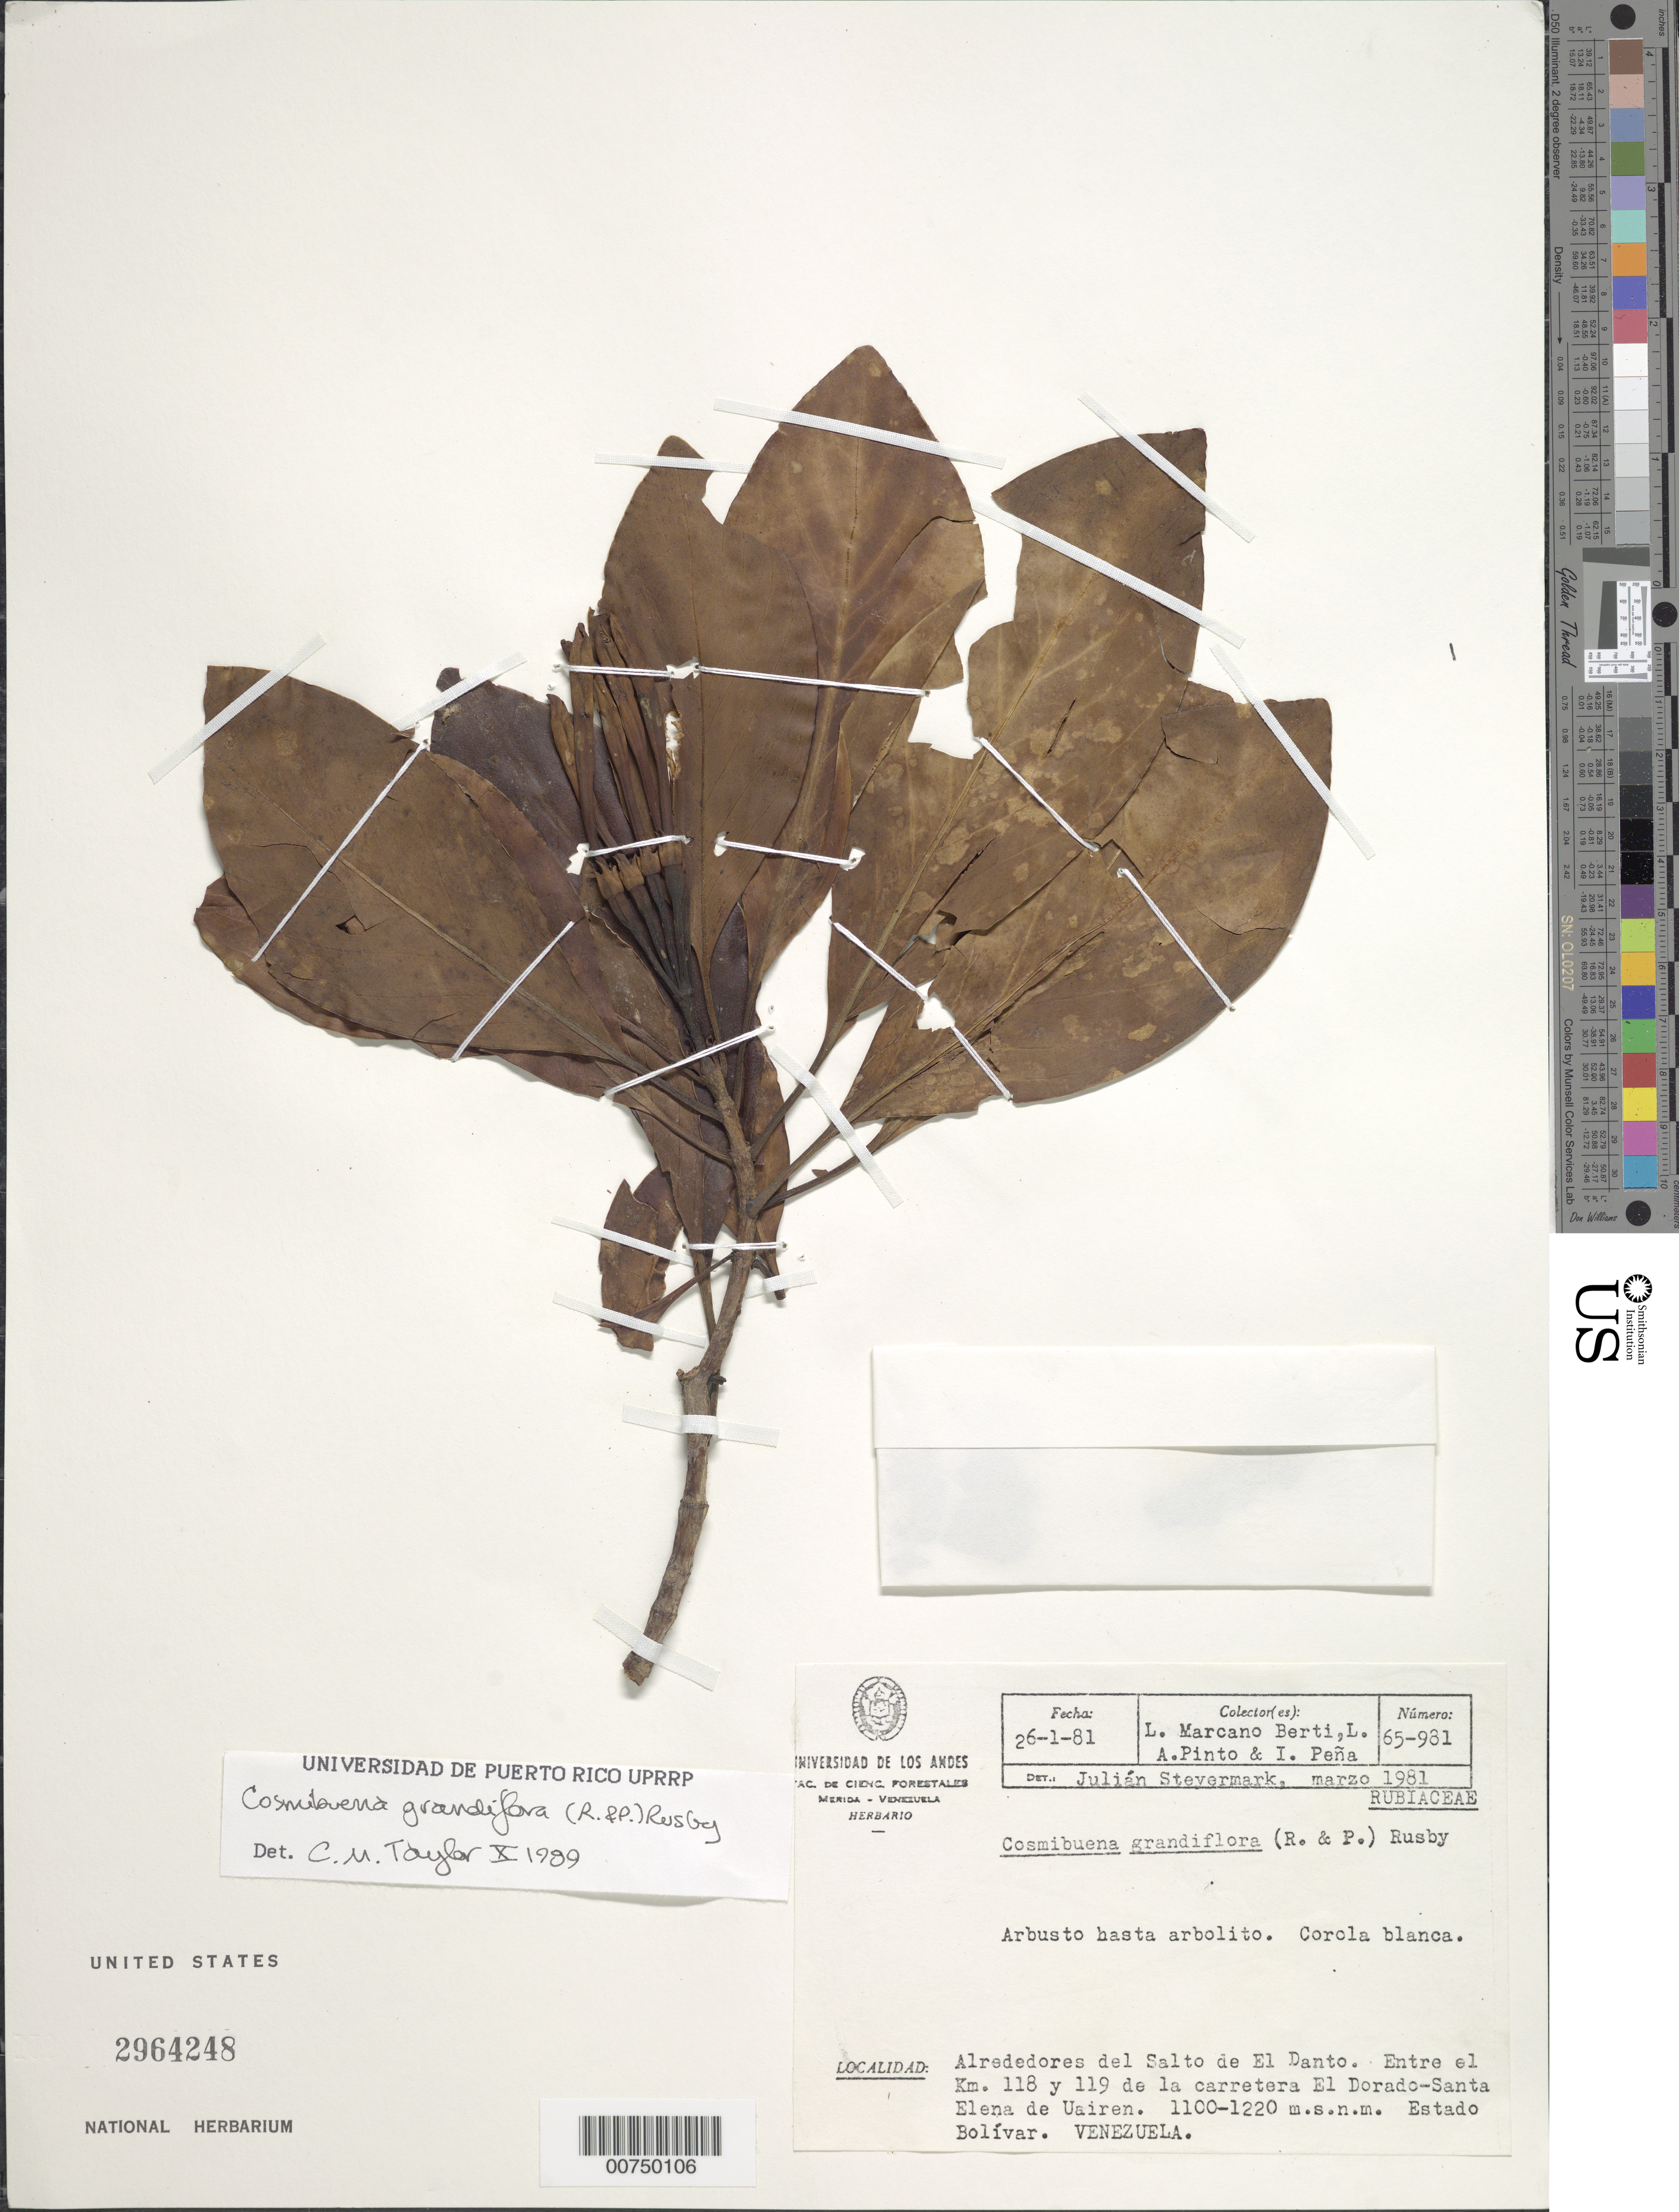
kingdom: Plantae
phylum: Tracheophyta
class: Magnoliopsida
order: Gentianales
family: Rubiaceae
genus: Cosmibuena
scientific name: Cosmibuena grandiflora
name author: (Rose & Pav.) Rusby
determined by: Taylor, Charlotte M.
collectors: L. Marcano-Berti, L. Pinto & I. Peña S.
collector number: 981 65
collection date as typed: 26-Jan-81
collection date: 1981-01-26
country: Venezuela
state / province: Bolívar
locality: Carretera El Dorado - Santa Elena de Uairen, Salto de El Danto, entre el km 118 y 119 de la carretera El Dorado-Santa Elena de Uairen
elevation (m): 1100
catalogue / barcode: US 2964248